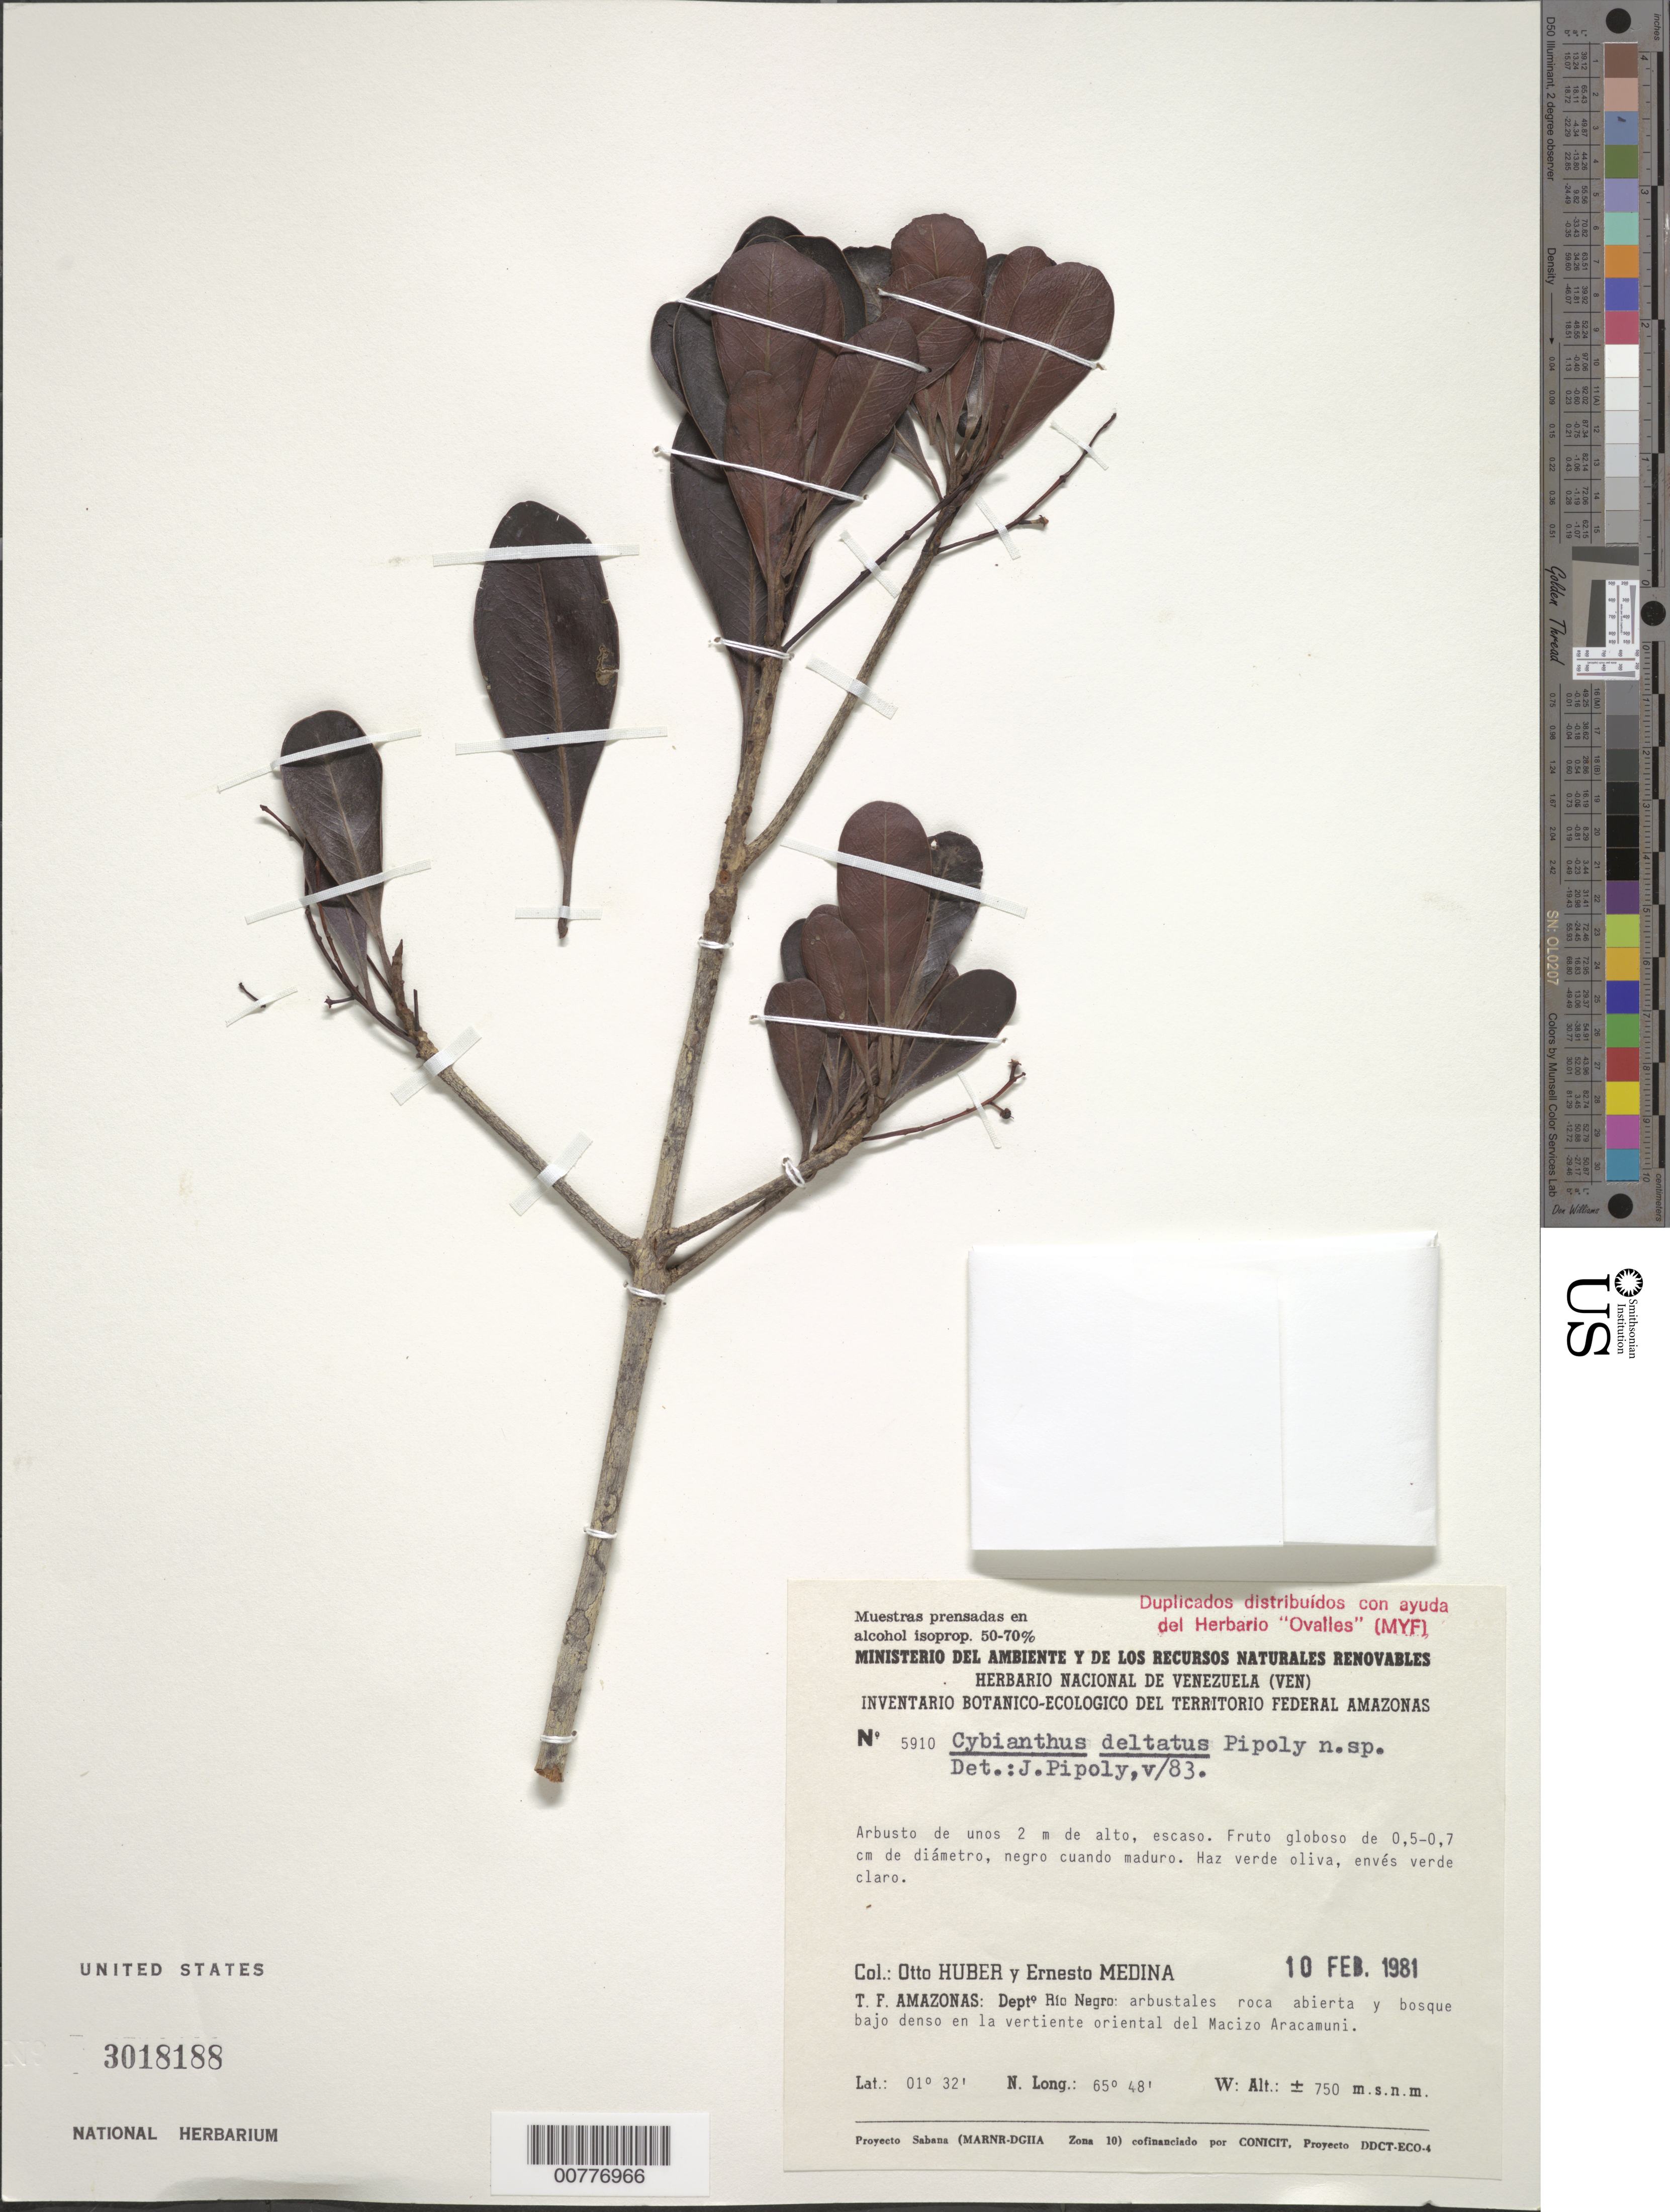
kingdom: Plantae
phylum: Tracheophyta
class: Magnoliopsida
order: Ericales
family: Primulaceae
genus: Cybianthus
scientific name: Cybianthus deltatus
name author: Pipoly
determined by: Pipoly, J. J., III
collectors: O. Huber & E. Medina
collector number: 5910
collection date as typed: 10-Feb-81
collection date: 1981-02-10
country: Venezuela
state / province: Amazonas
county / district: Río Negro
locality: Macizo Aracamuni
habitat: Arbustales, roca abierta y bosque bajo denso en la vertiente oriental del Macizo Aracamuni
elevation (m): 750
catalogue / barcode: US 3018188